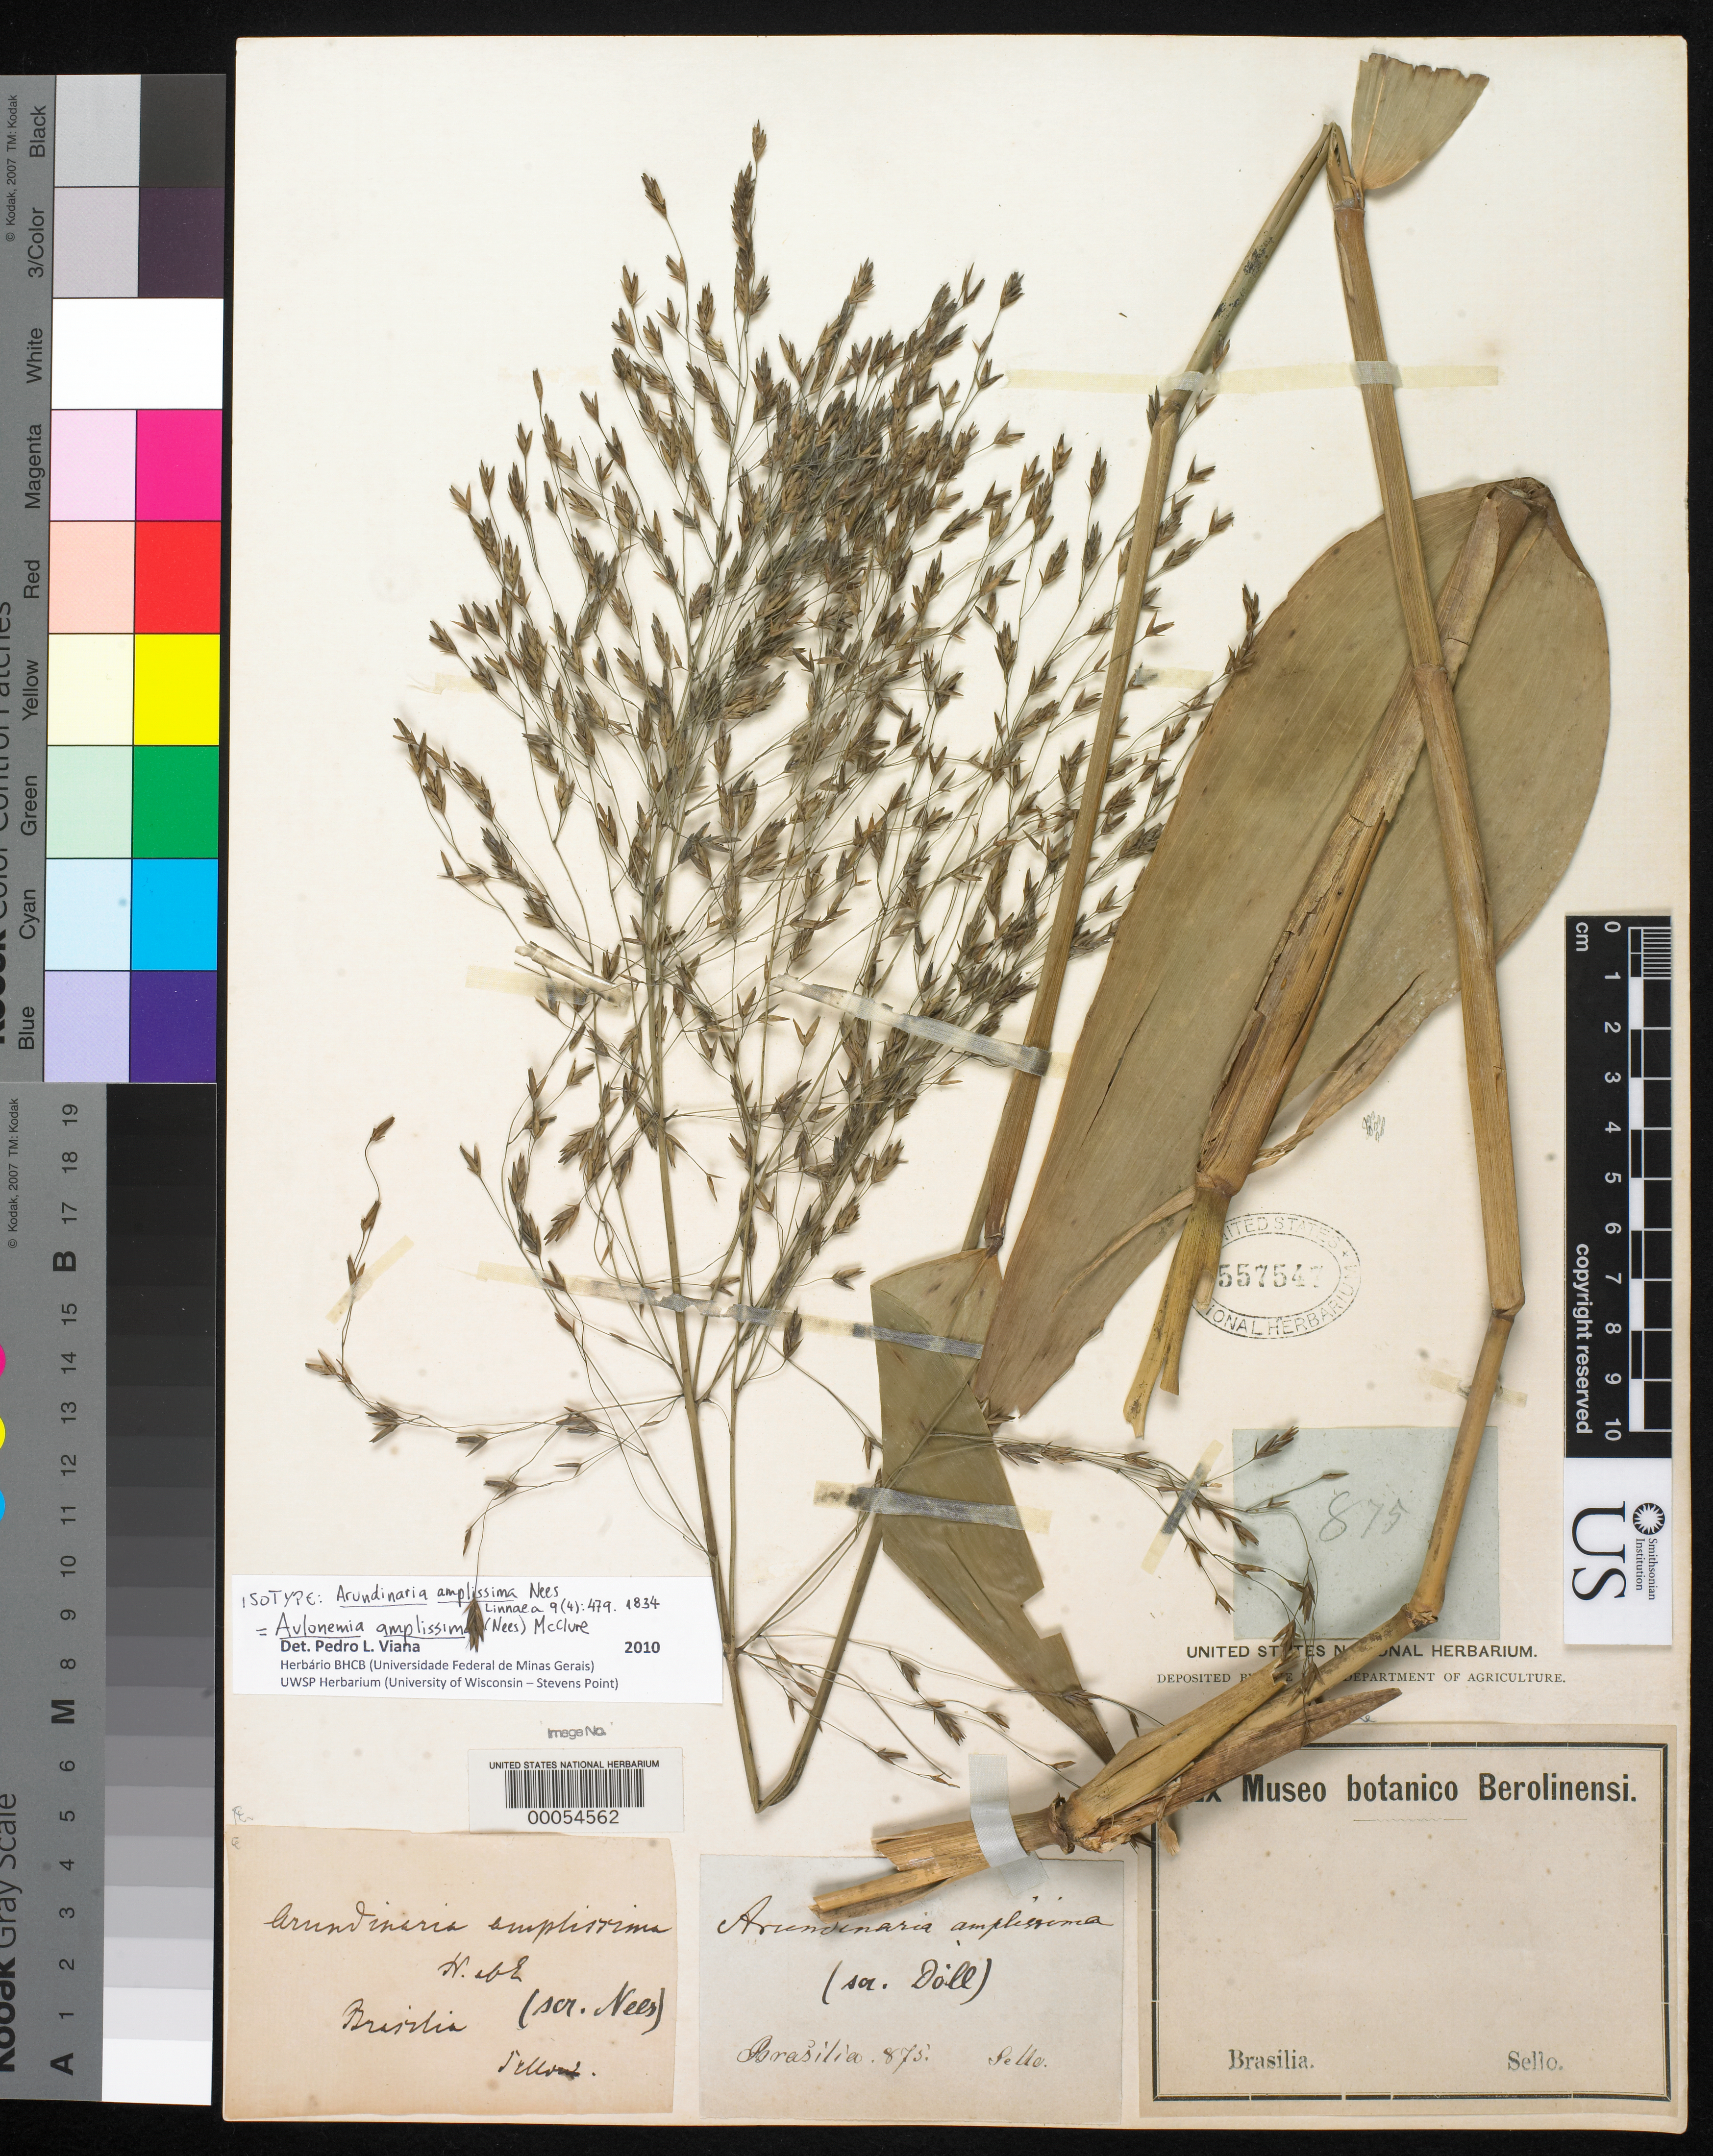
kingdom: Plantae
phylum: Tracheophyta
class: Liliopsida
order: Poales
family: Poaceae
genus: Arundinaria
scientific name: Arundinaria amplissima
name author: Nees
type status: Isotype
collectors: F. Sellow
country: Brazil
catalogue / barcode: US 557547